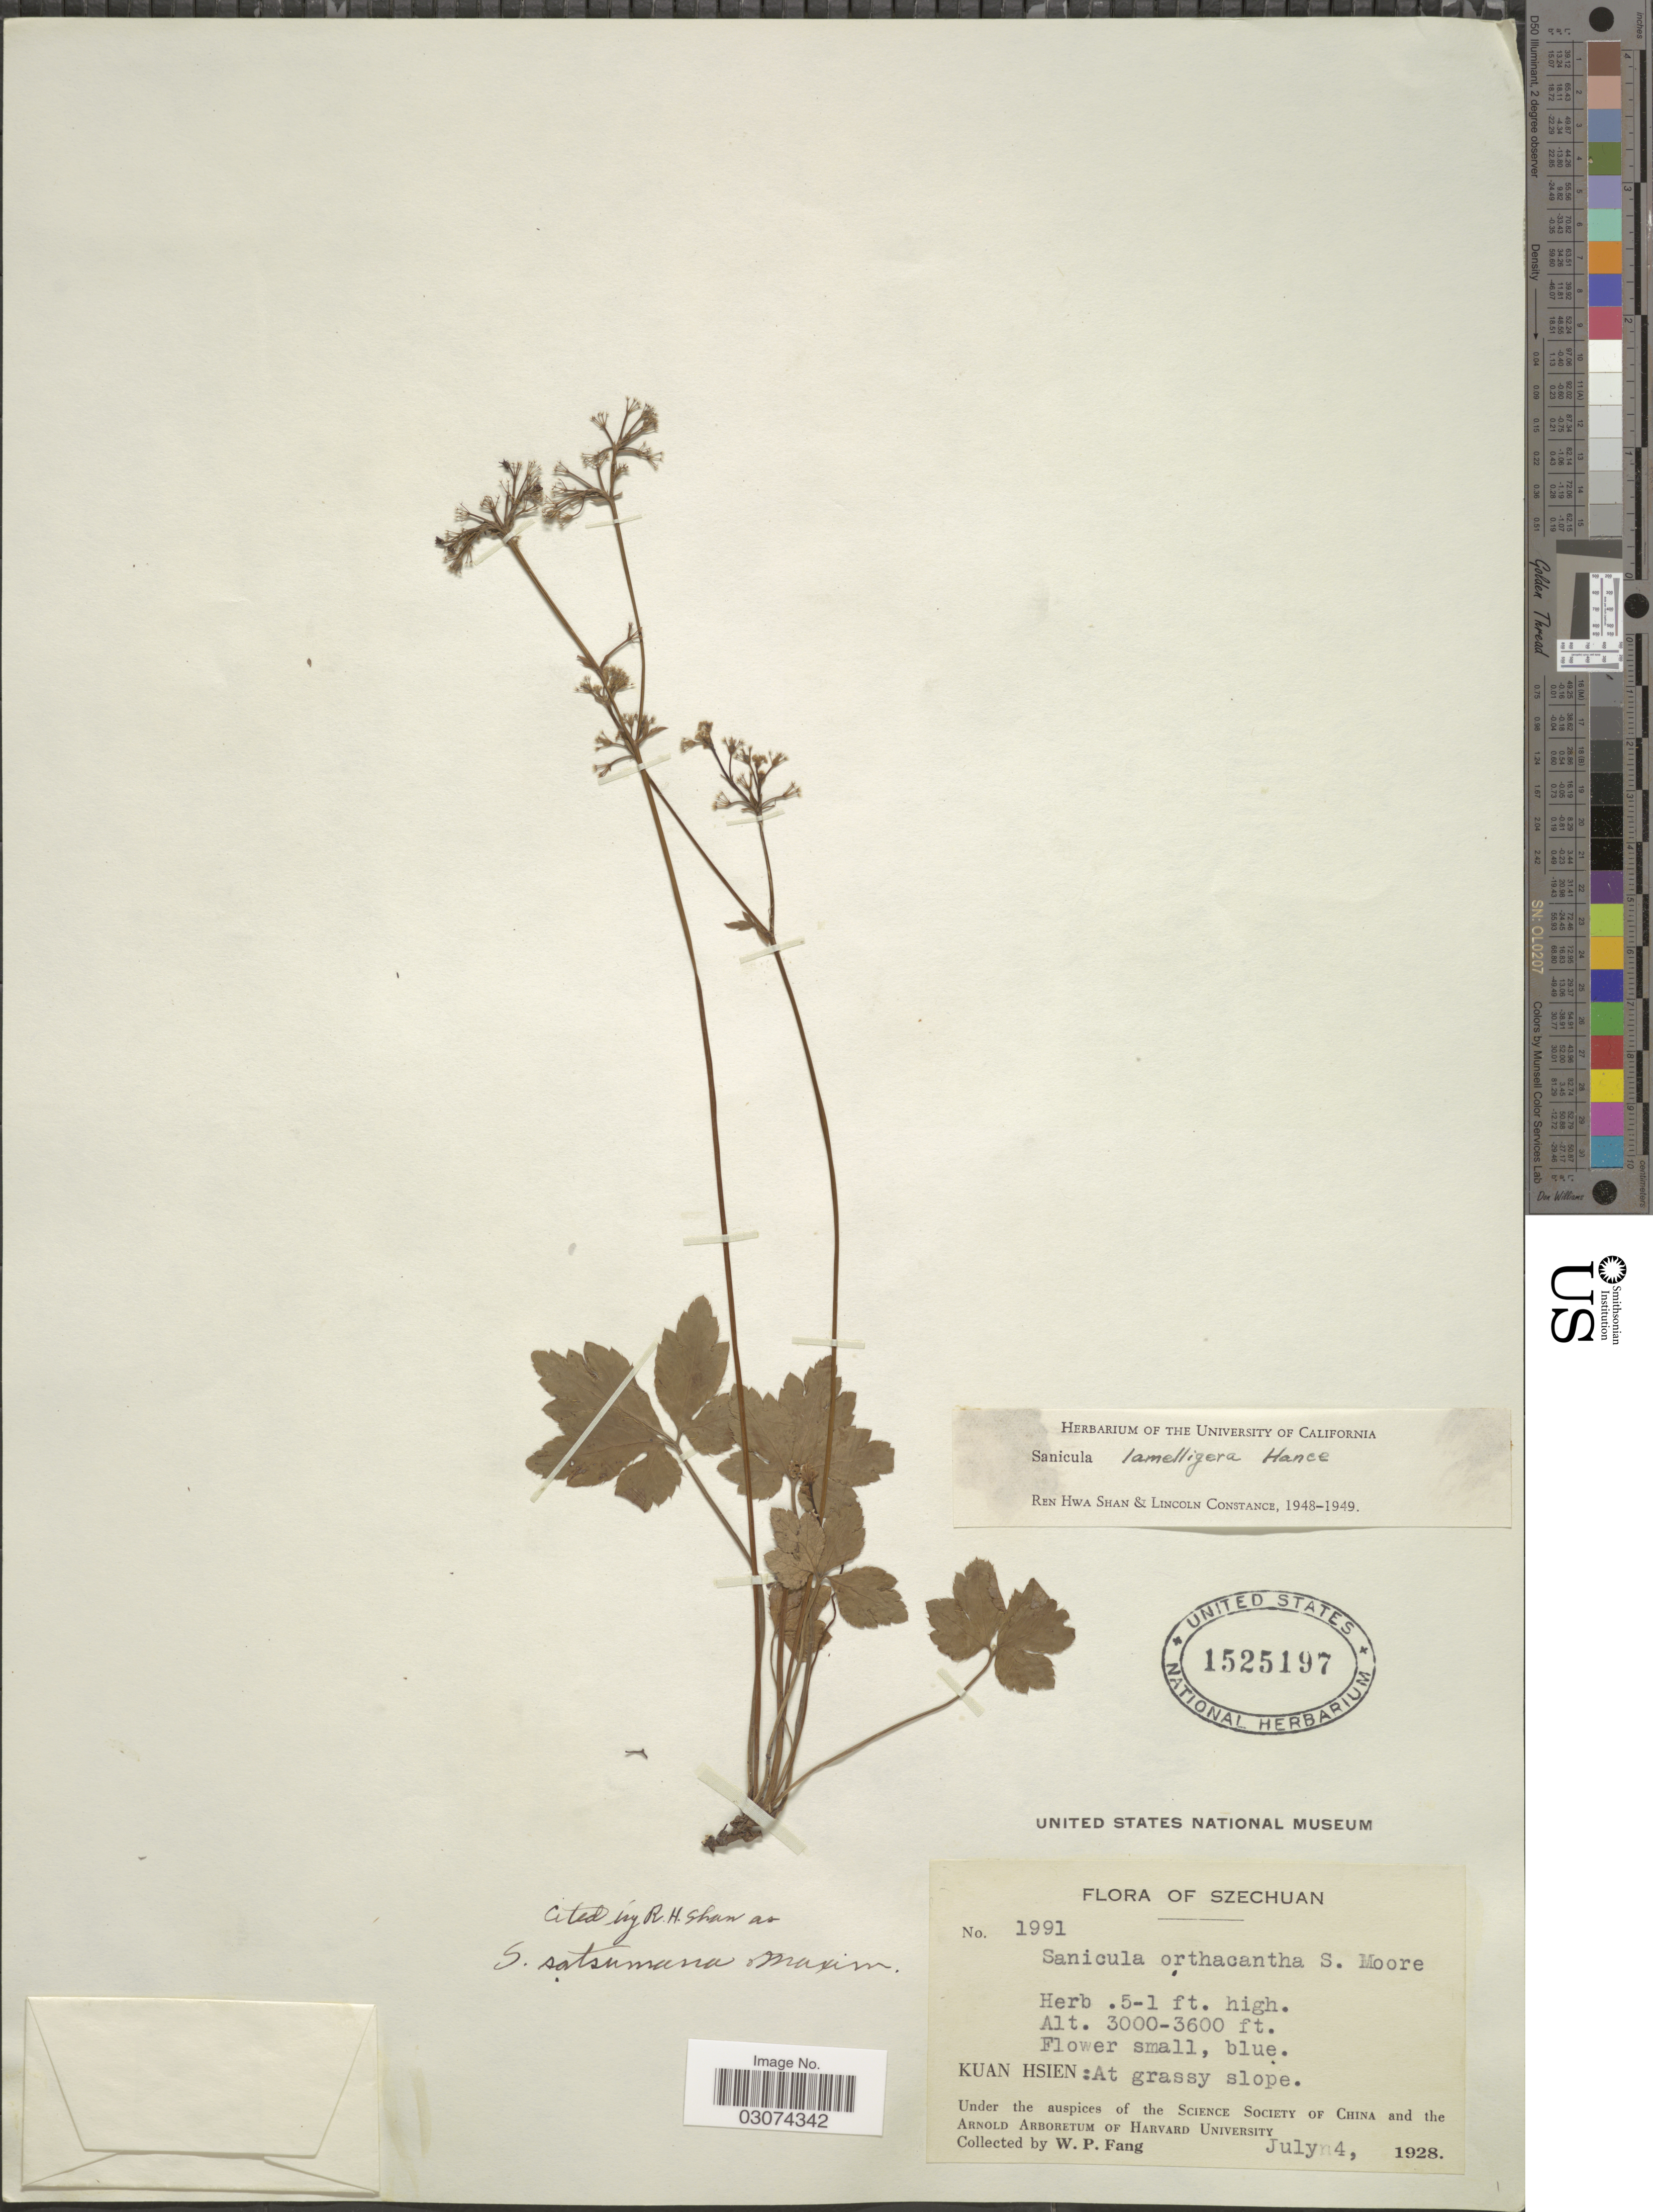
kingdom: Plantae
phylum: Tracheophyta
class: Magnoliopsida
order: Apiales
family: Apiaceae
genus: Sanicula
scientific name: Sanicula lamelligera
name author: Hance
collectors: W. P. Fang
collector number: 1991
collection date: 1928-07-04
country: China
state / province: Sichuan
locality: Szechuan. Kuan Hsien: At grassy slope.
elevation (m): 914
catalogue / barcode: US 1525197